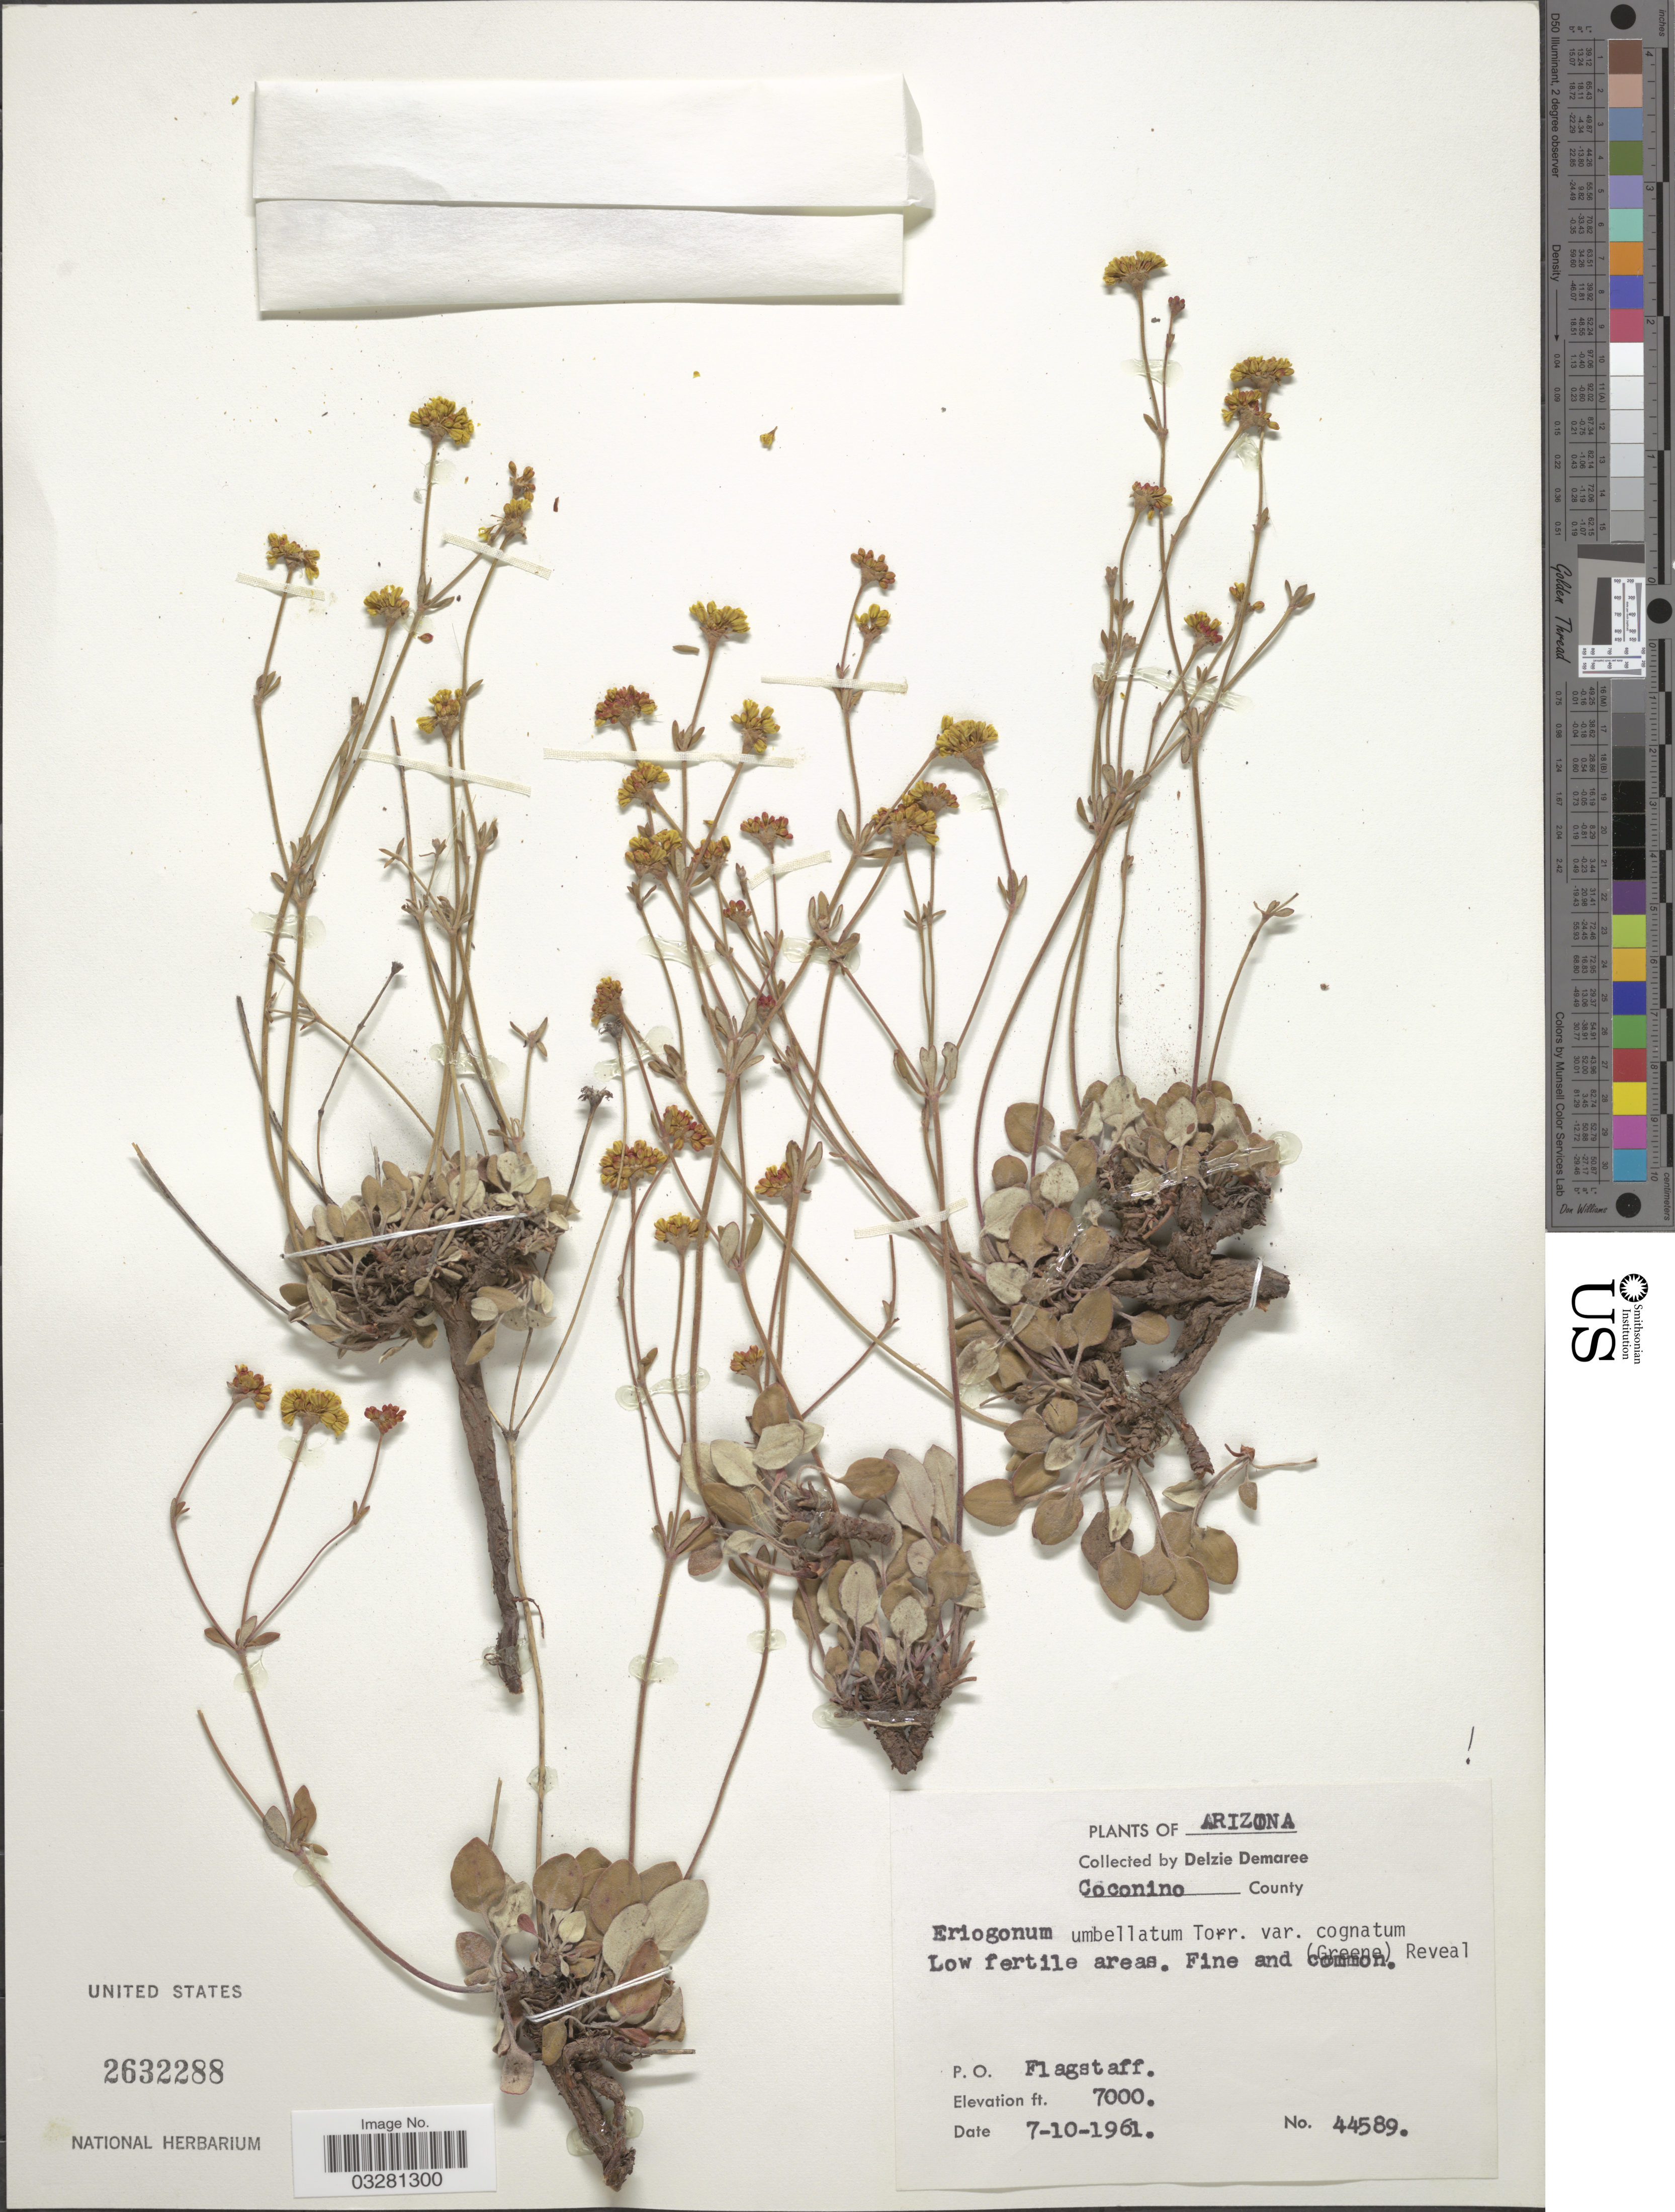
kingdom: Plantae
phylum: Tracheophyta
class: Magnoliopsida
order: Caryophyllales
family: Polygonaceae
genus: Eriogonum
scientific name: Eriogonum umbellatum var. umbellatum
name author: Torr.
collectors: D. Demaree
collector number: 44589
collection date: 1961-07-10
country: United States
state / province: Arizona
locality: Coconino County. P. O. Flagstaff.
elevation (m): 2134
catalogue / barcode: US 2632288